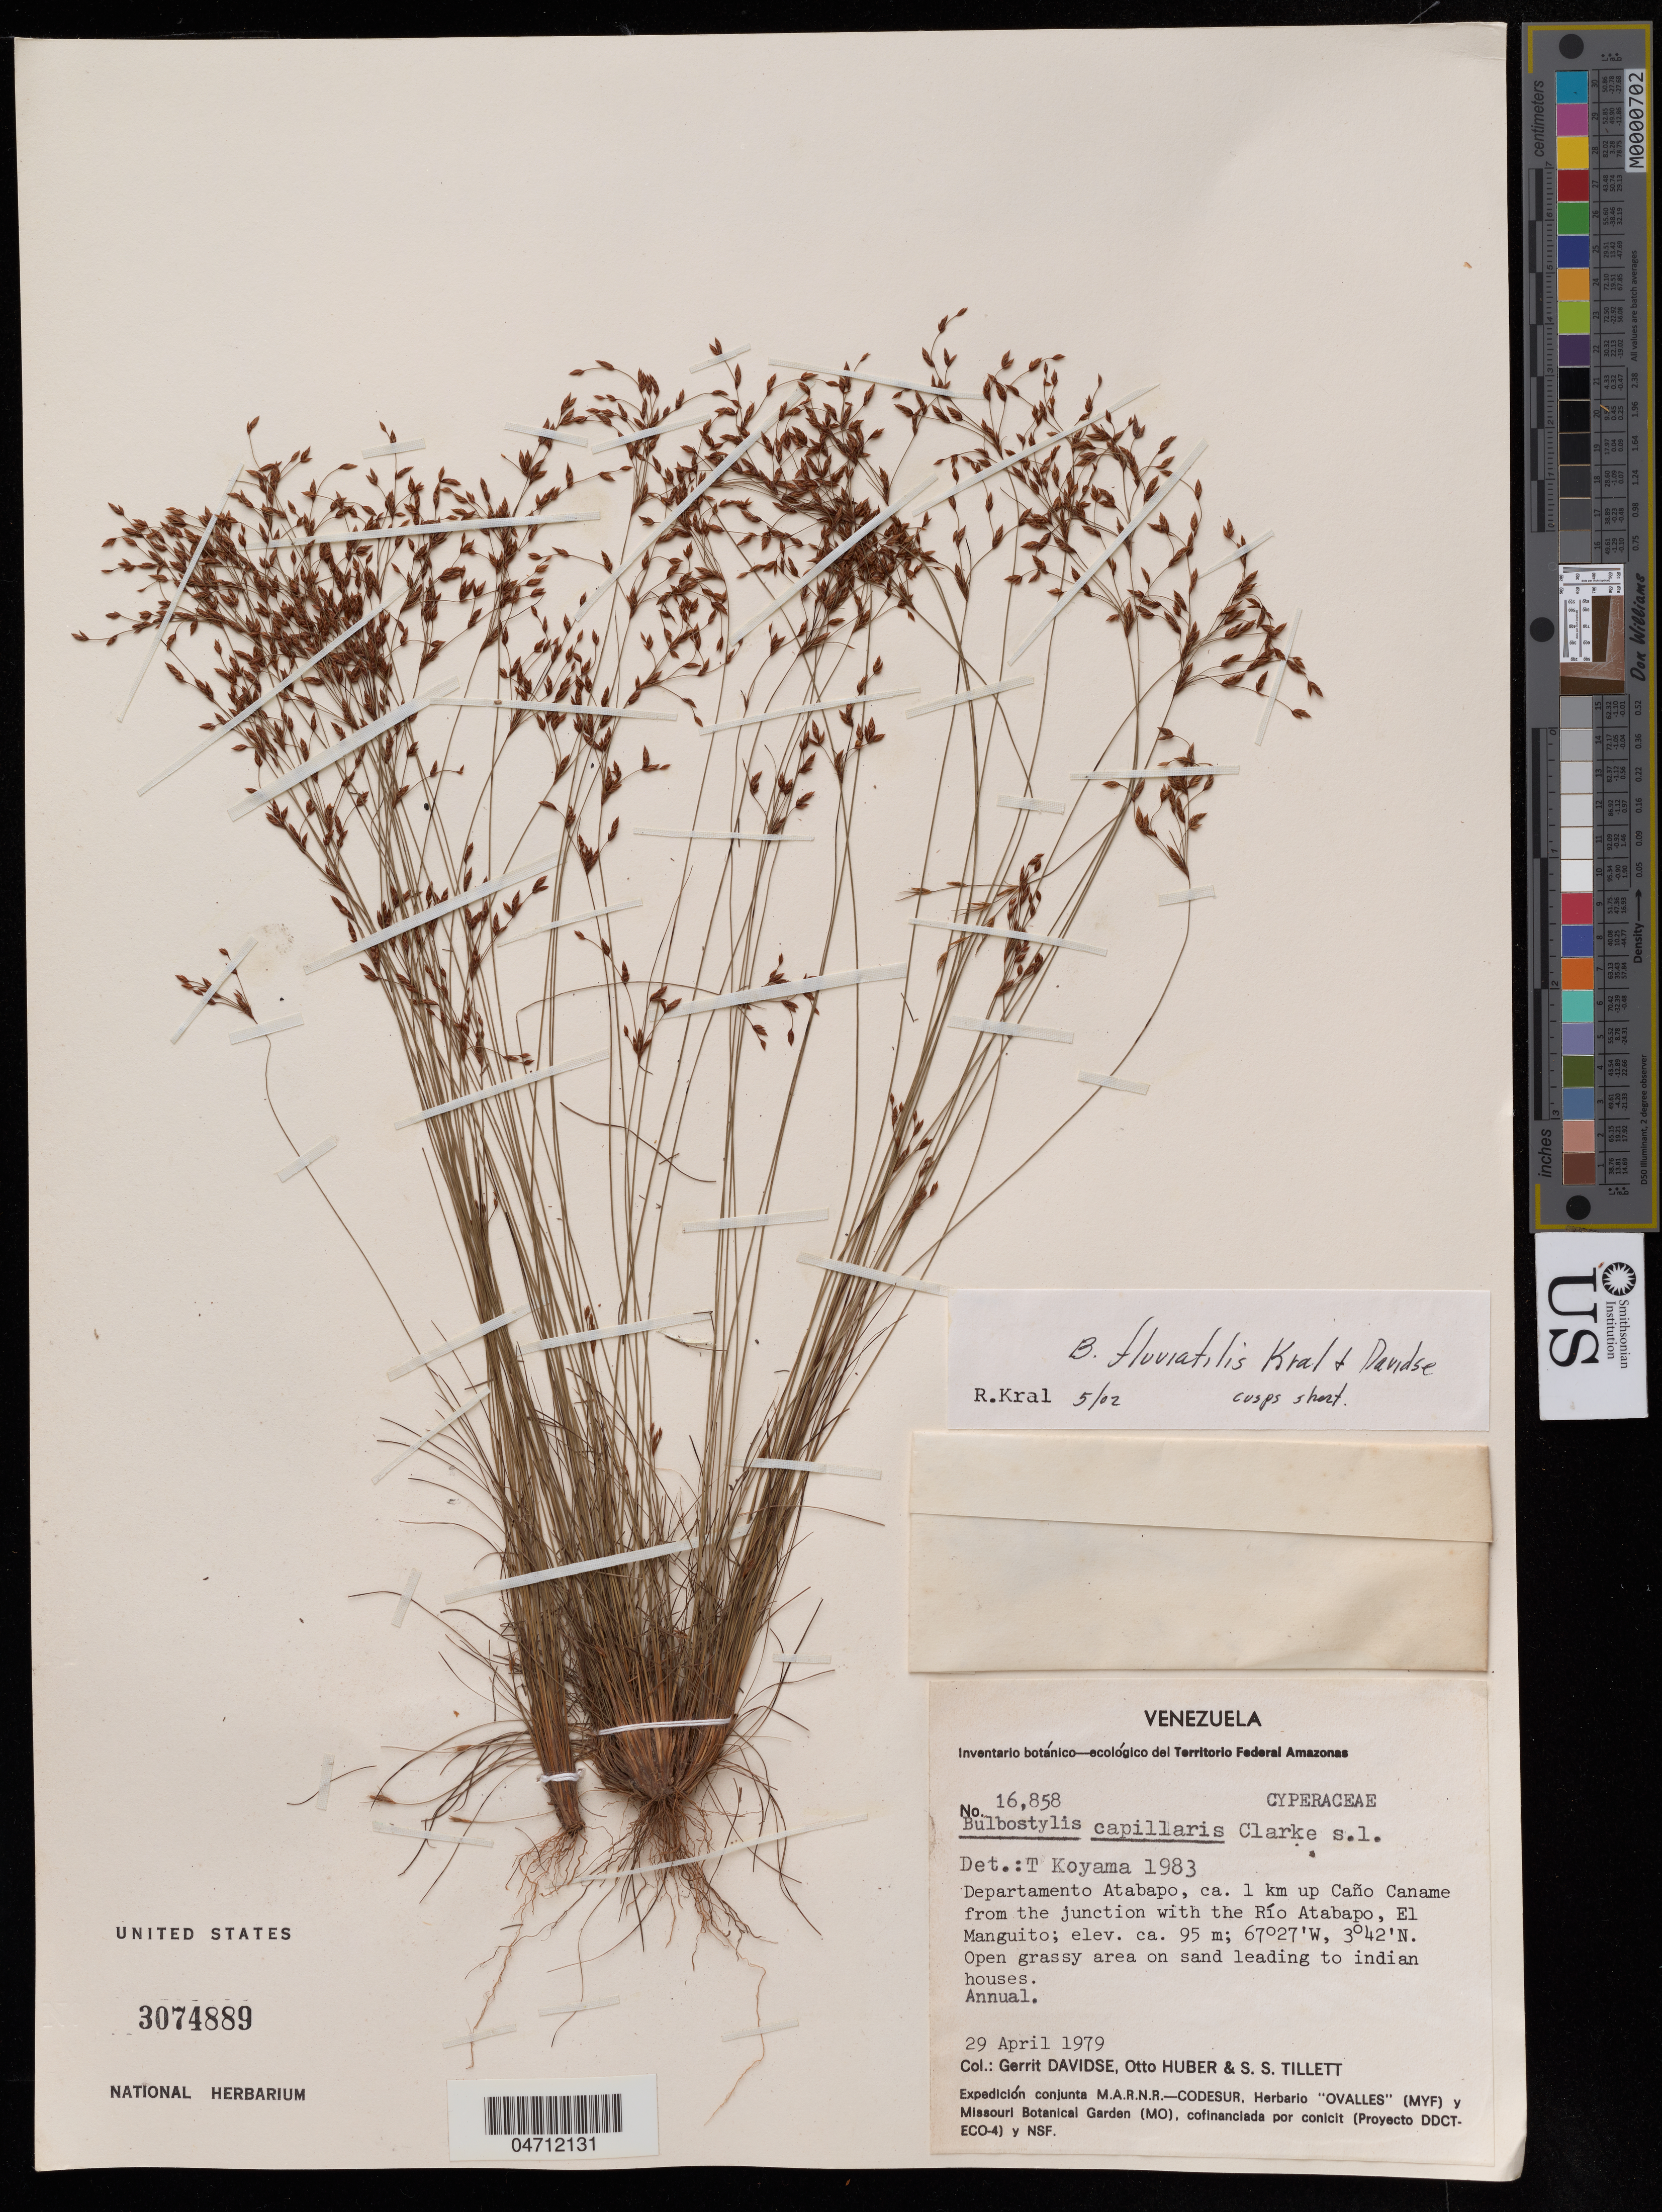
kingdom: Plantae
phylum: Tracheophyta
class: Liliopsida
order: Poales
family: Cyperaceae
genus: Bulbostylis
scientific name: Bulbostylis fluviatilis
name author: Kral & Davidse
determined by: Kral, R.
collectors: G. Davidse, O. Huber & S. S. Tillett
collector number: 16858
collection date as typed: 29-Apr-79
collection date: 1979-04-29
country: Venezuela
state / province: Amazonas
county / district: Atabapo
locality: Caño Caname, ca. 1 km up from the junction with Río Atabapo, El Manguito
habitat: Open grassy area on sand leading to indian houses.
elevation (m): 95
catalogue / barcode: US 3074889